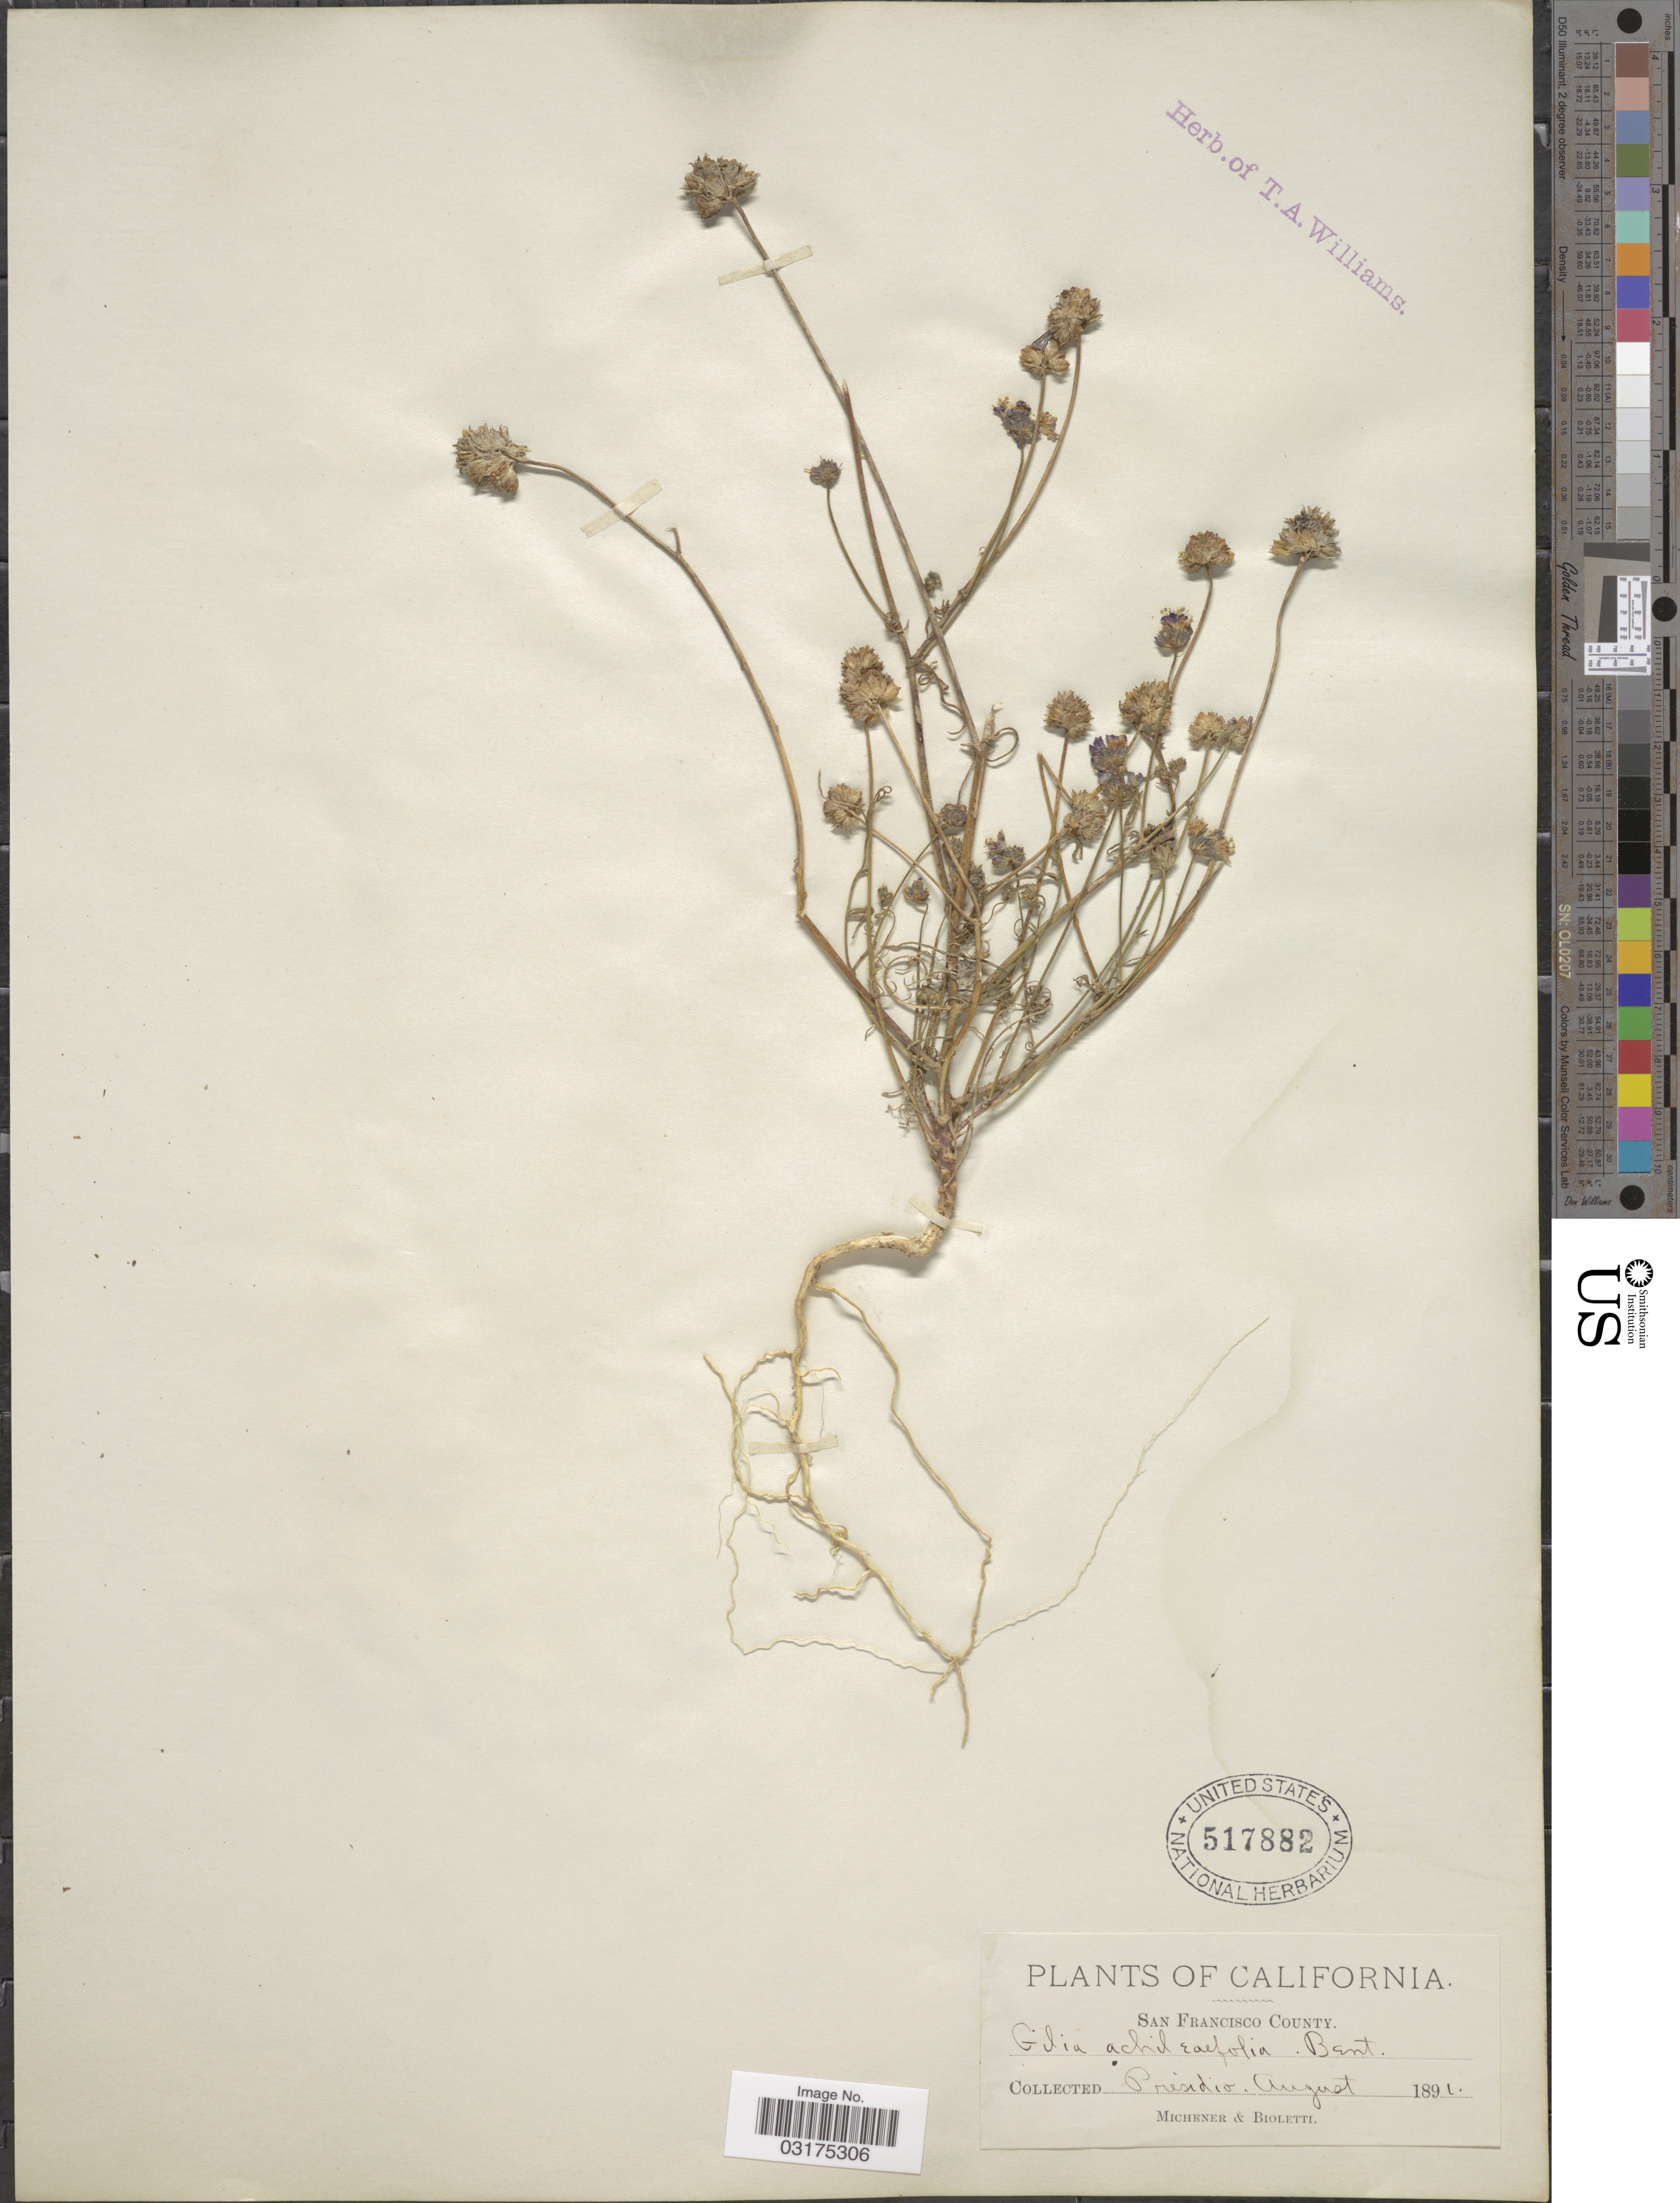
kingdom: Plantae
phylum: Tracheophyta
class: Magnoliopsida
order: Ericales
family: Polemoniaceae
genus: Gilia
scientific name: Gilia capitata subsp. chamissonis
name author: (Greene) V.E. Grant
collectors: -. Michener & -- Bioletti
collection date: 1891-08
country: United States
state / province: California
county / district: San Francisco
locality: Presidio, San Francisco County.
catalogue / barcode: US 517882